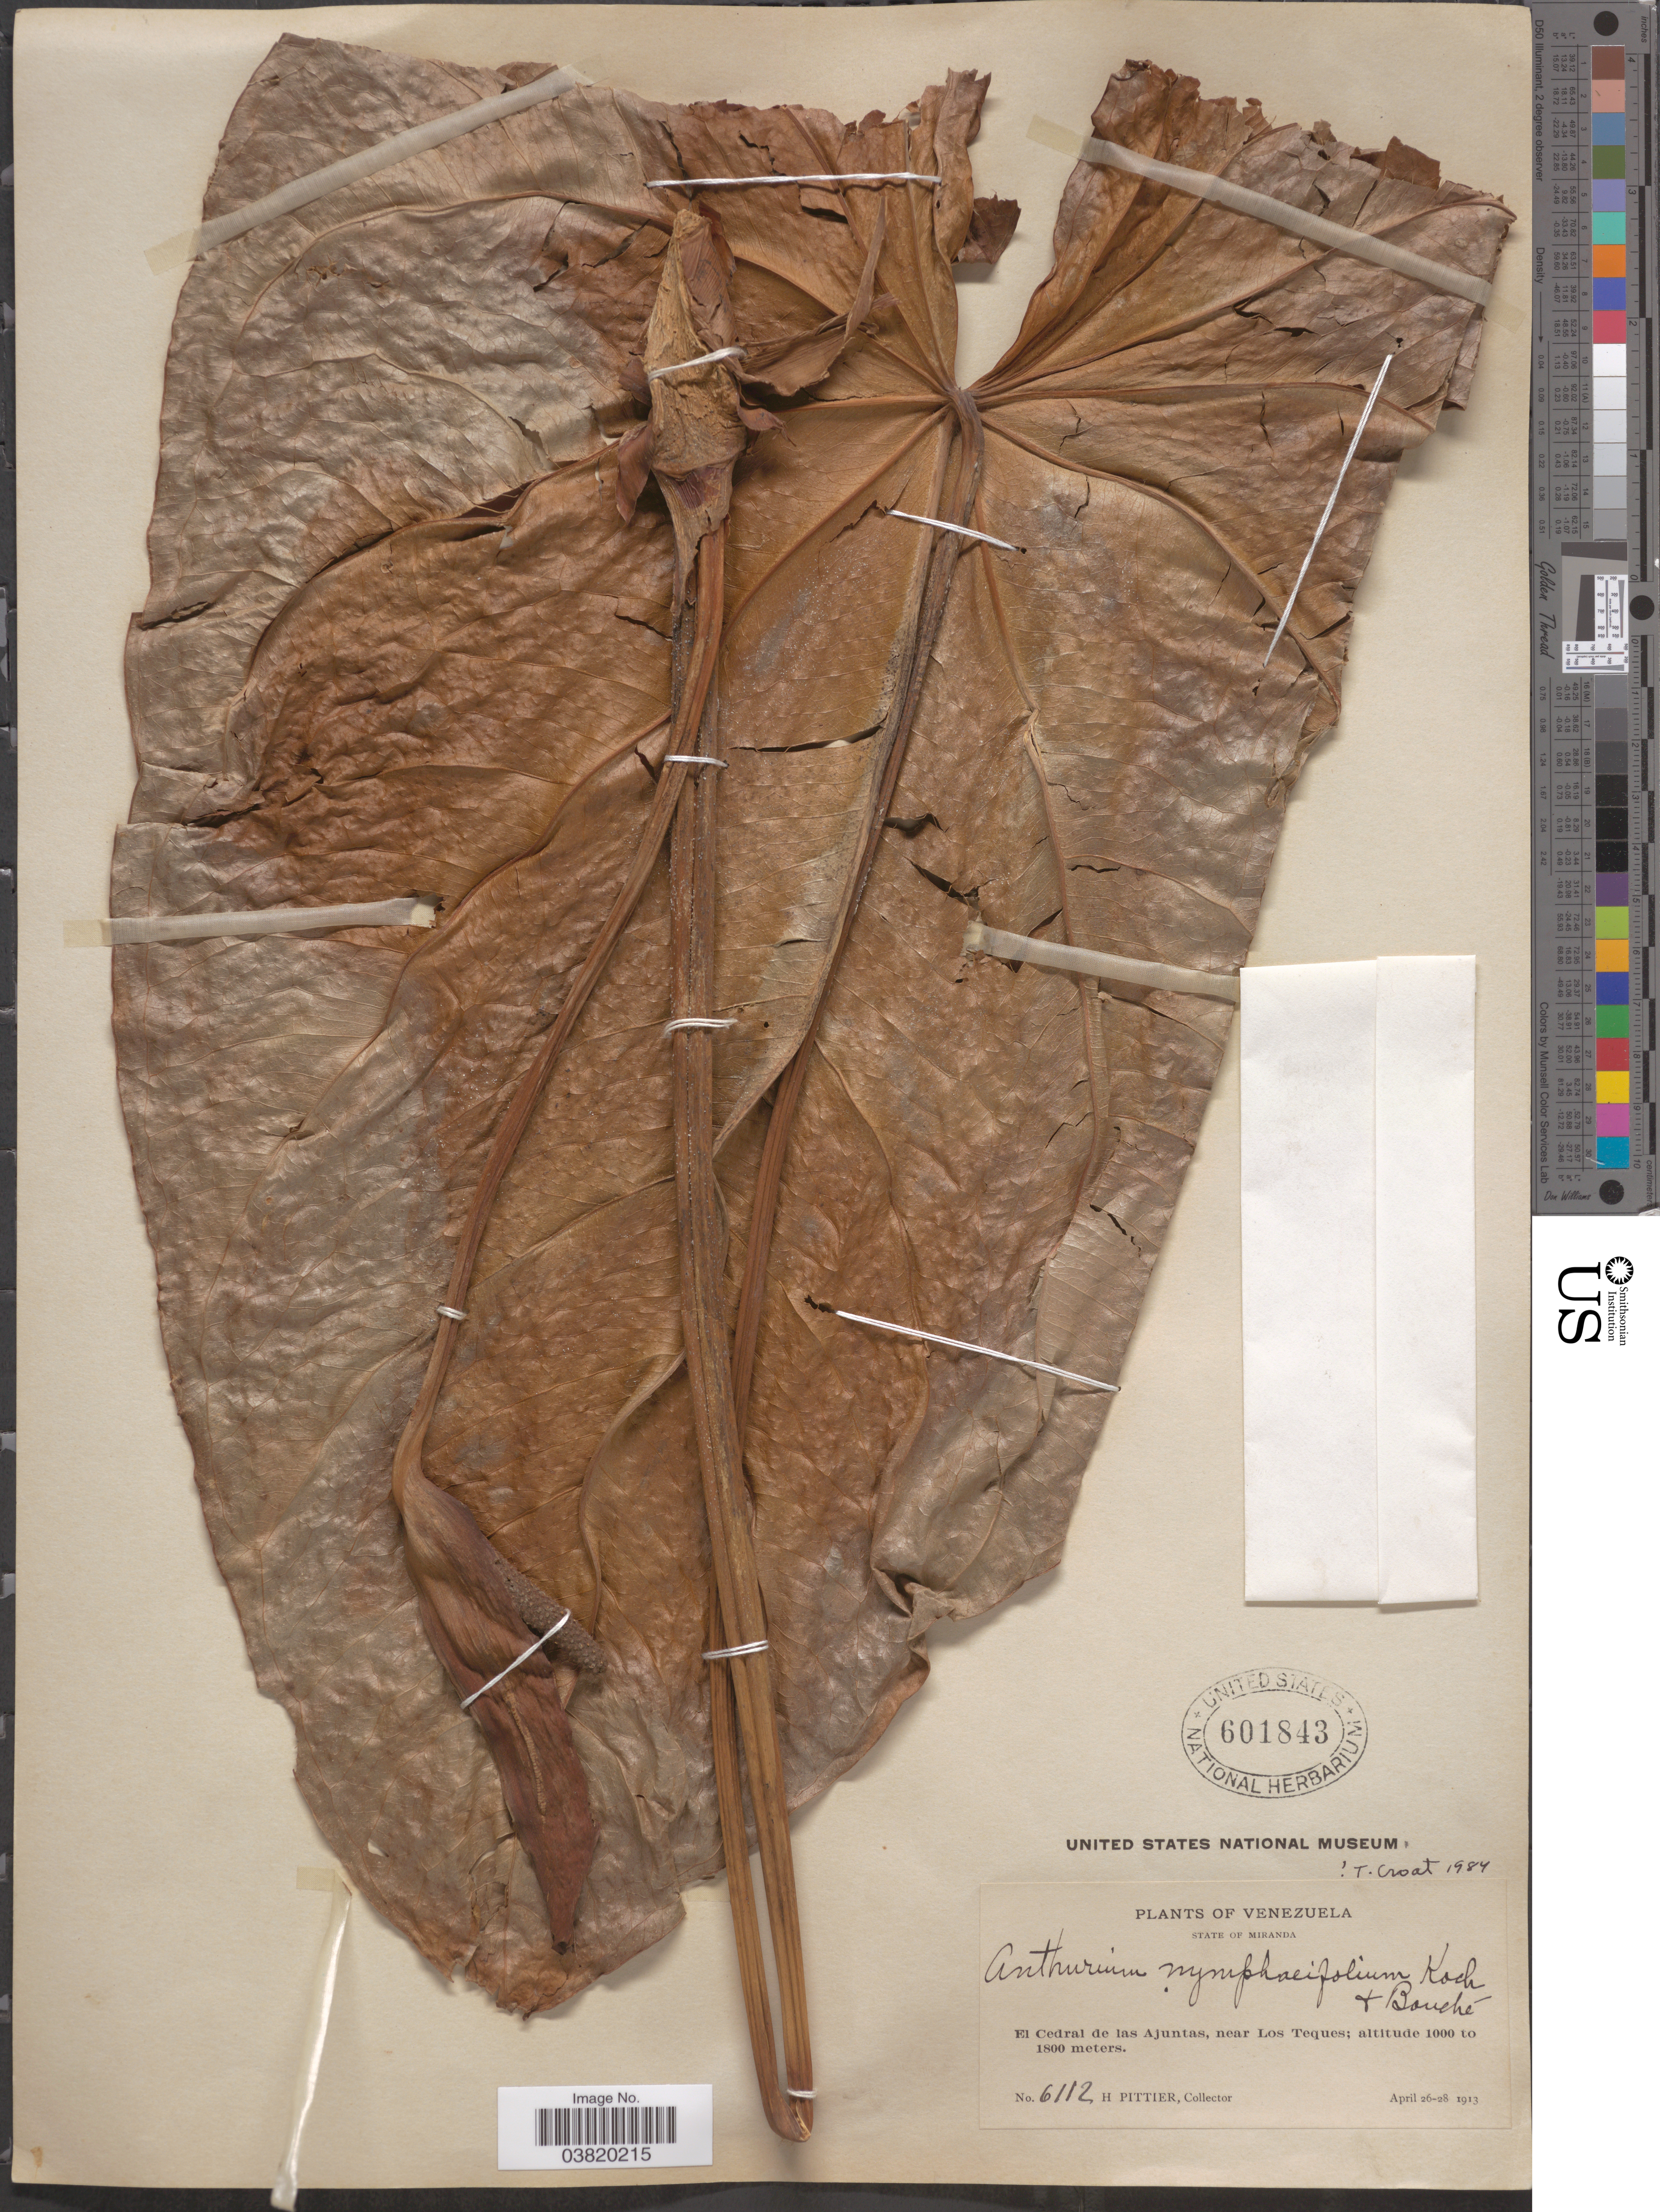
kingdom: Plantae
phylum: Tracheophyta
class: Liliopsida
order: Alismatales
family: Araceae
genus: Anthurium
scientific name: Anthurium nymphaeifolium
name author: K. Koch & C.D. Bouché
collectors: H. F. Pittier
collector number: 6112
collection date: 1913-04-26/1913-04-28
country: Venezuela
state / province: Miranda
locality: El Cedral de las Ajuntas, near Los Teques.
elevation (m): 1000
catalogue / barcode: US 601843